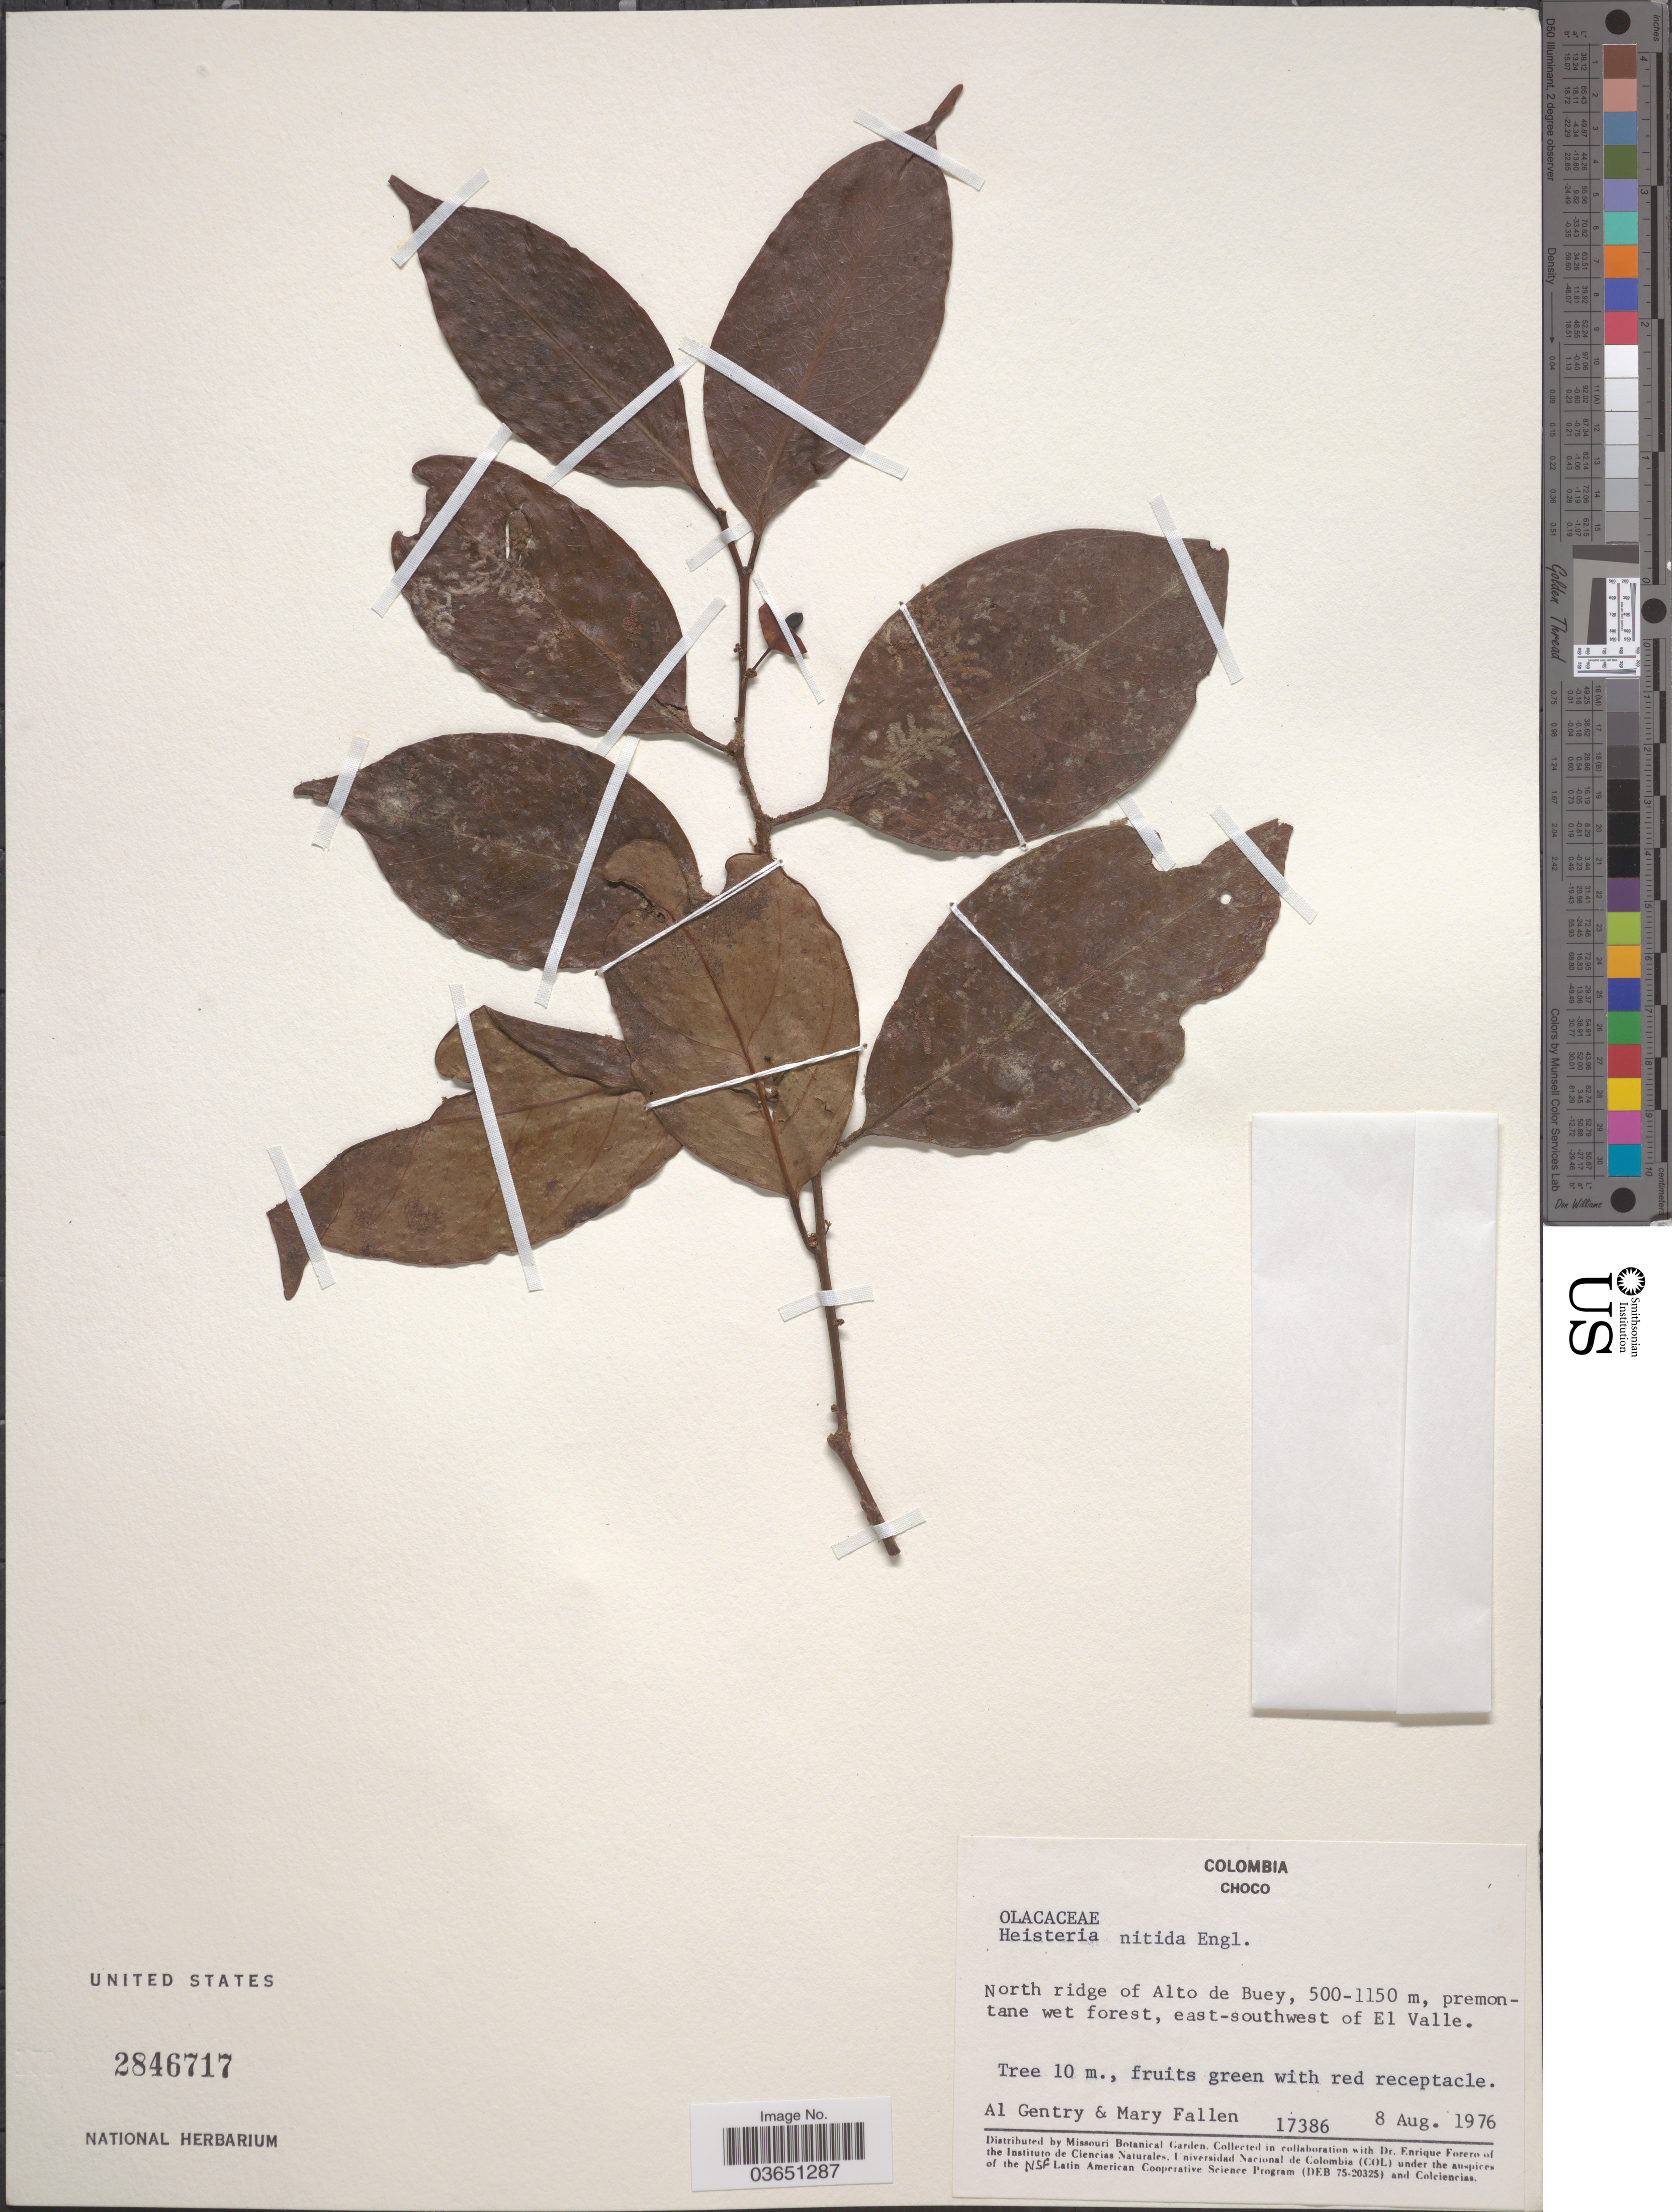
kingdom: Plantae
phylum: Tracheophyta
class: Magnoliopsida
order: Santalales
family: Erythropalaceae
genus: Heisteria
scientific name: Heisteria nitida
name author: Engl.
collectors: A. H. Gentry & M. Fallen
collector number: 17386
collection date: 1976-08-08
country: Colombia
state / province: Chocó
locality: North ridge of Alto de Buey, east-southwest of El Valle.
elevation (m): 500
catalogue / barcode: US 2846717